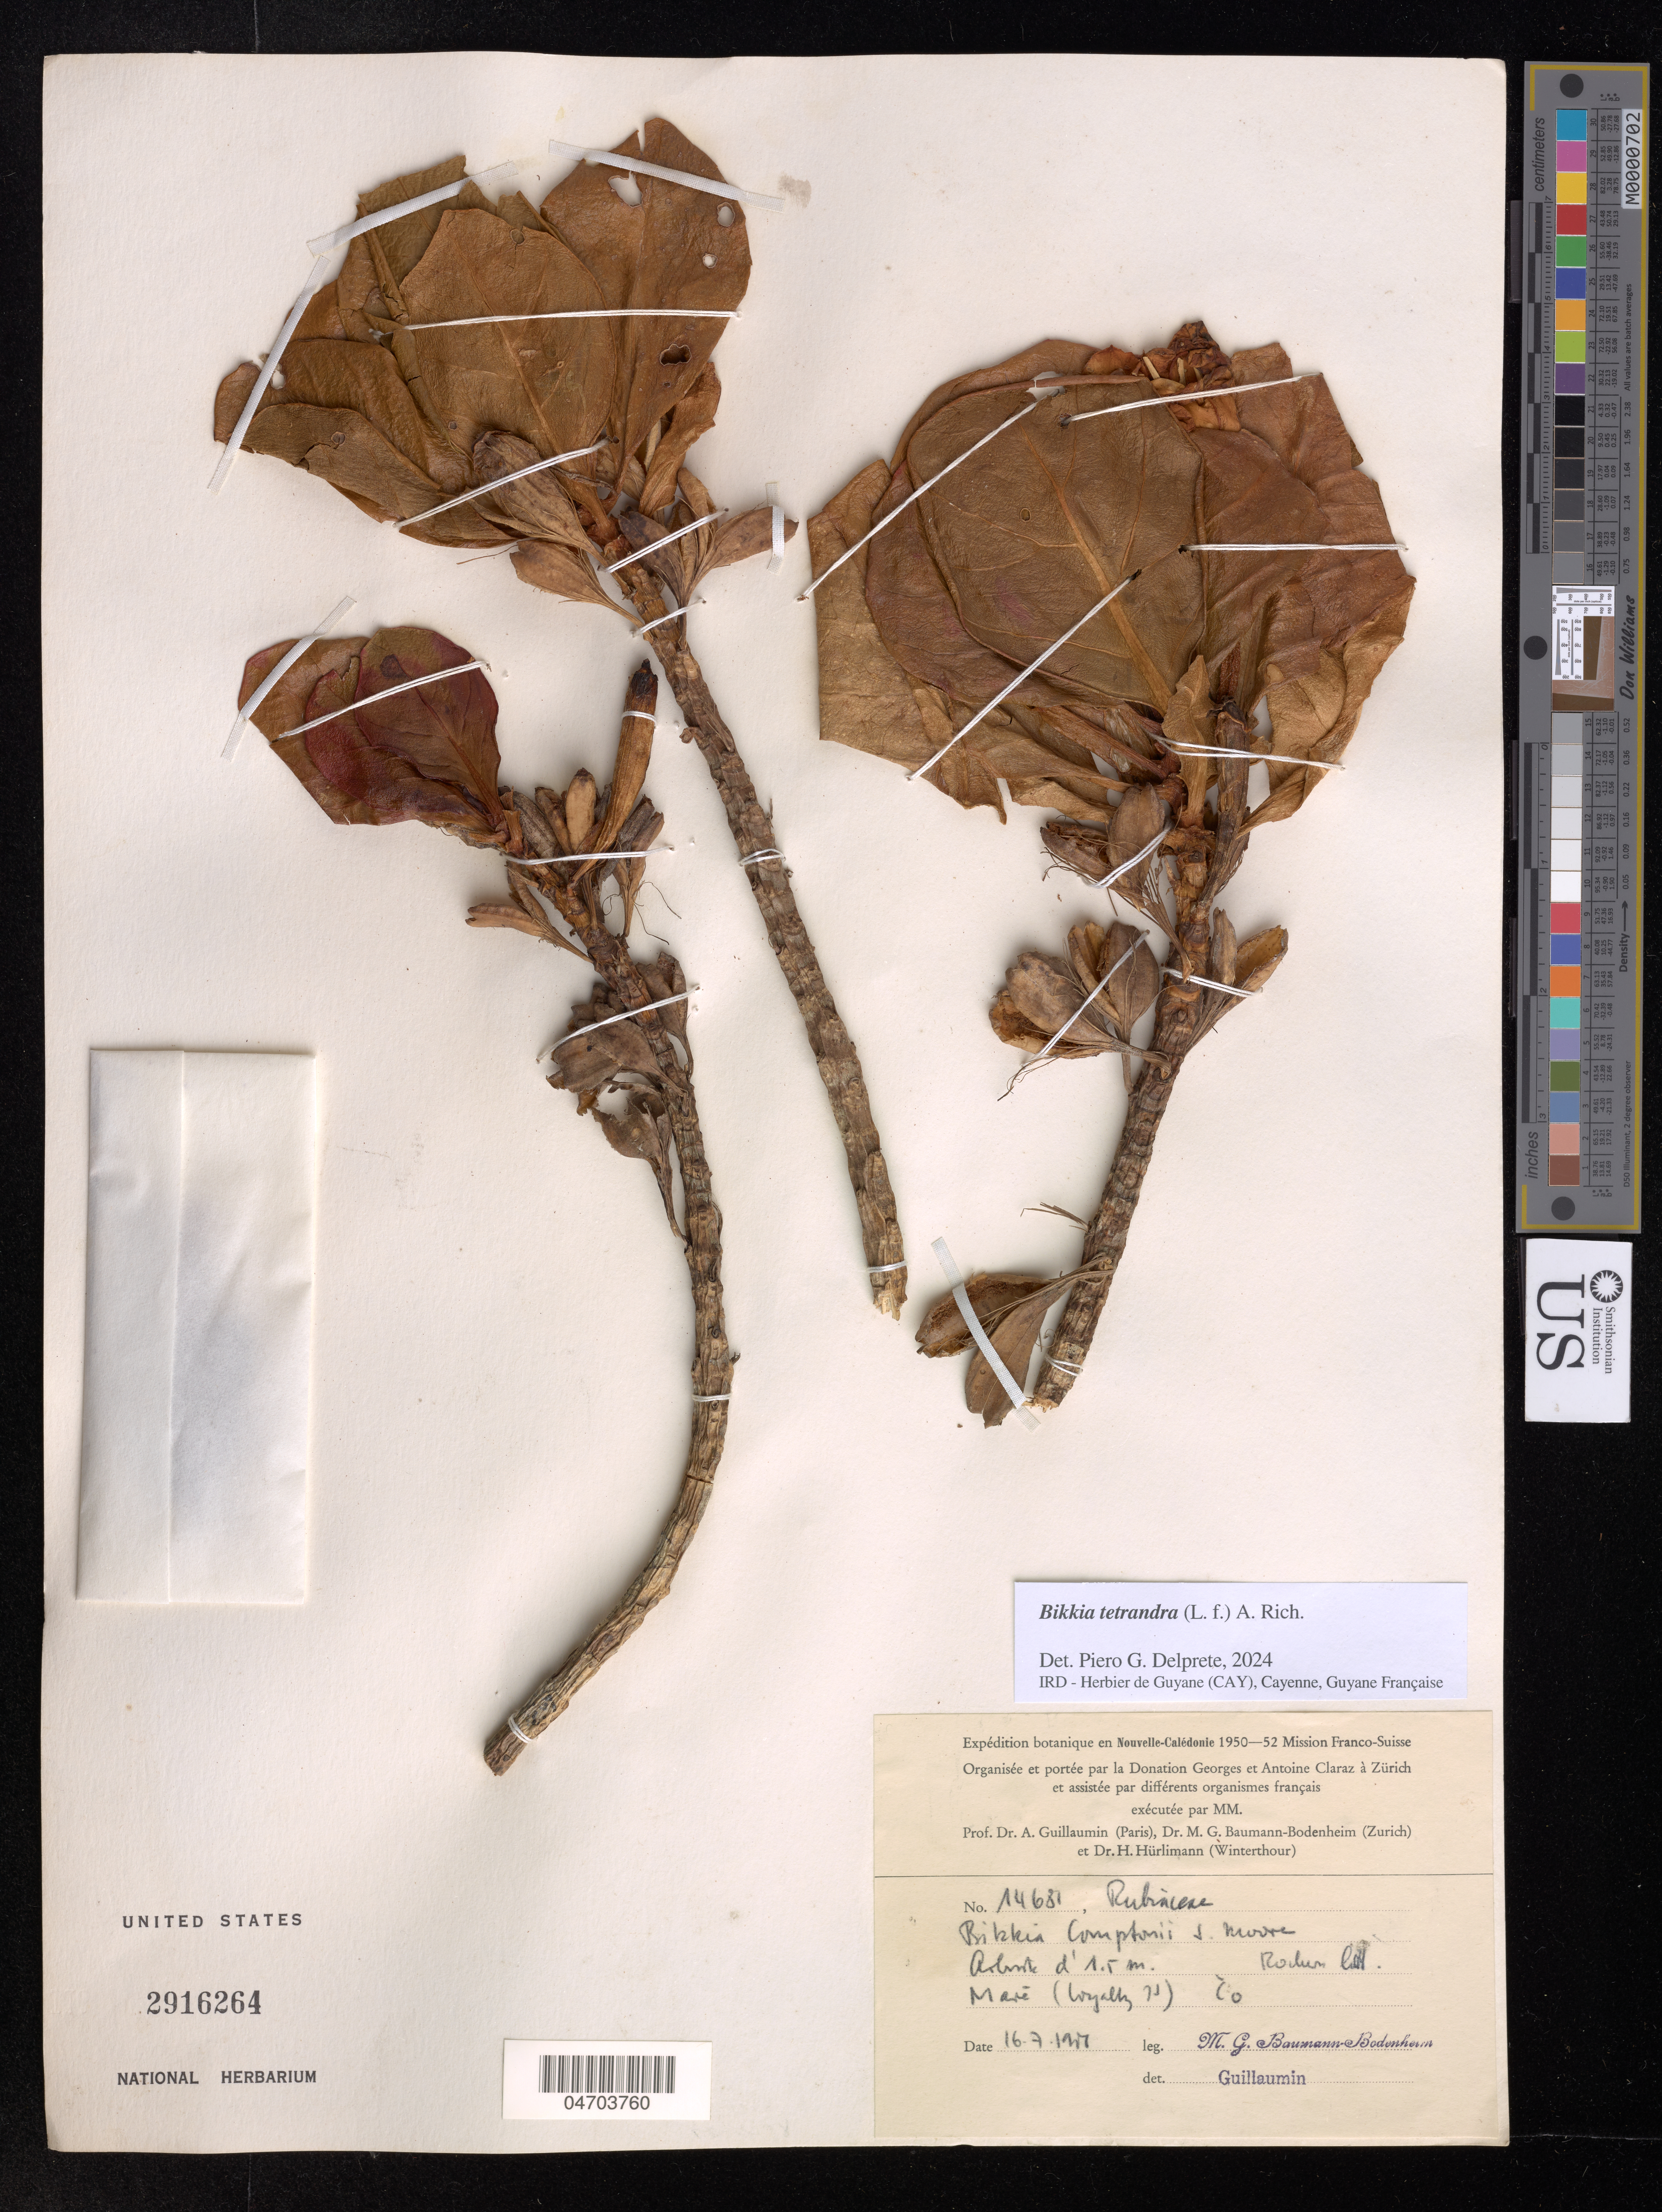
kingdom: Plantae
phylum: Tracheophyta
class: Magnoliopsida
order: Gentianales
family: Rubiaceae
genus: Bikkia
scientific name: Bikkia tetrandra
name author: (L. f.) A. Rich.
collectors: M. G. Baumann-Bodenheim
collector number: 14681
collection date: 1951-07-16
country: New Caledonia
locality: Maré (Loyalty I.) Co.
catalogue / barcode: US 2916264